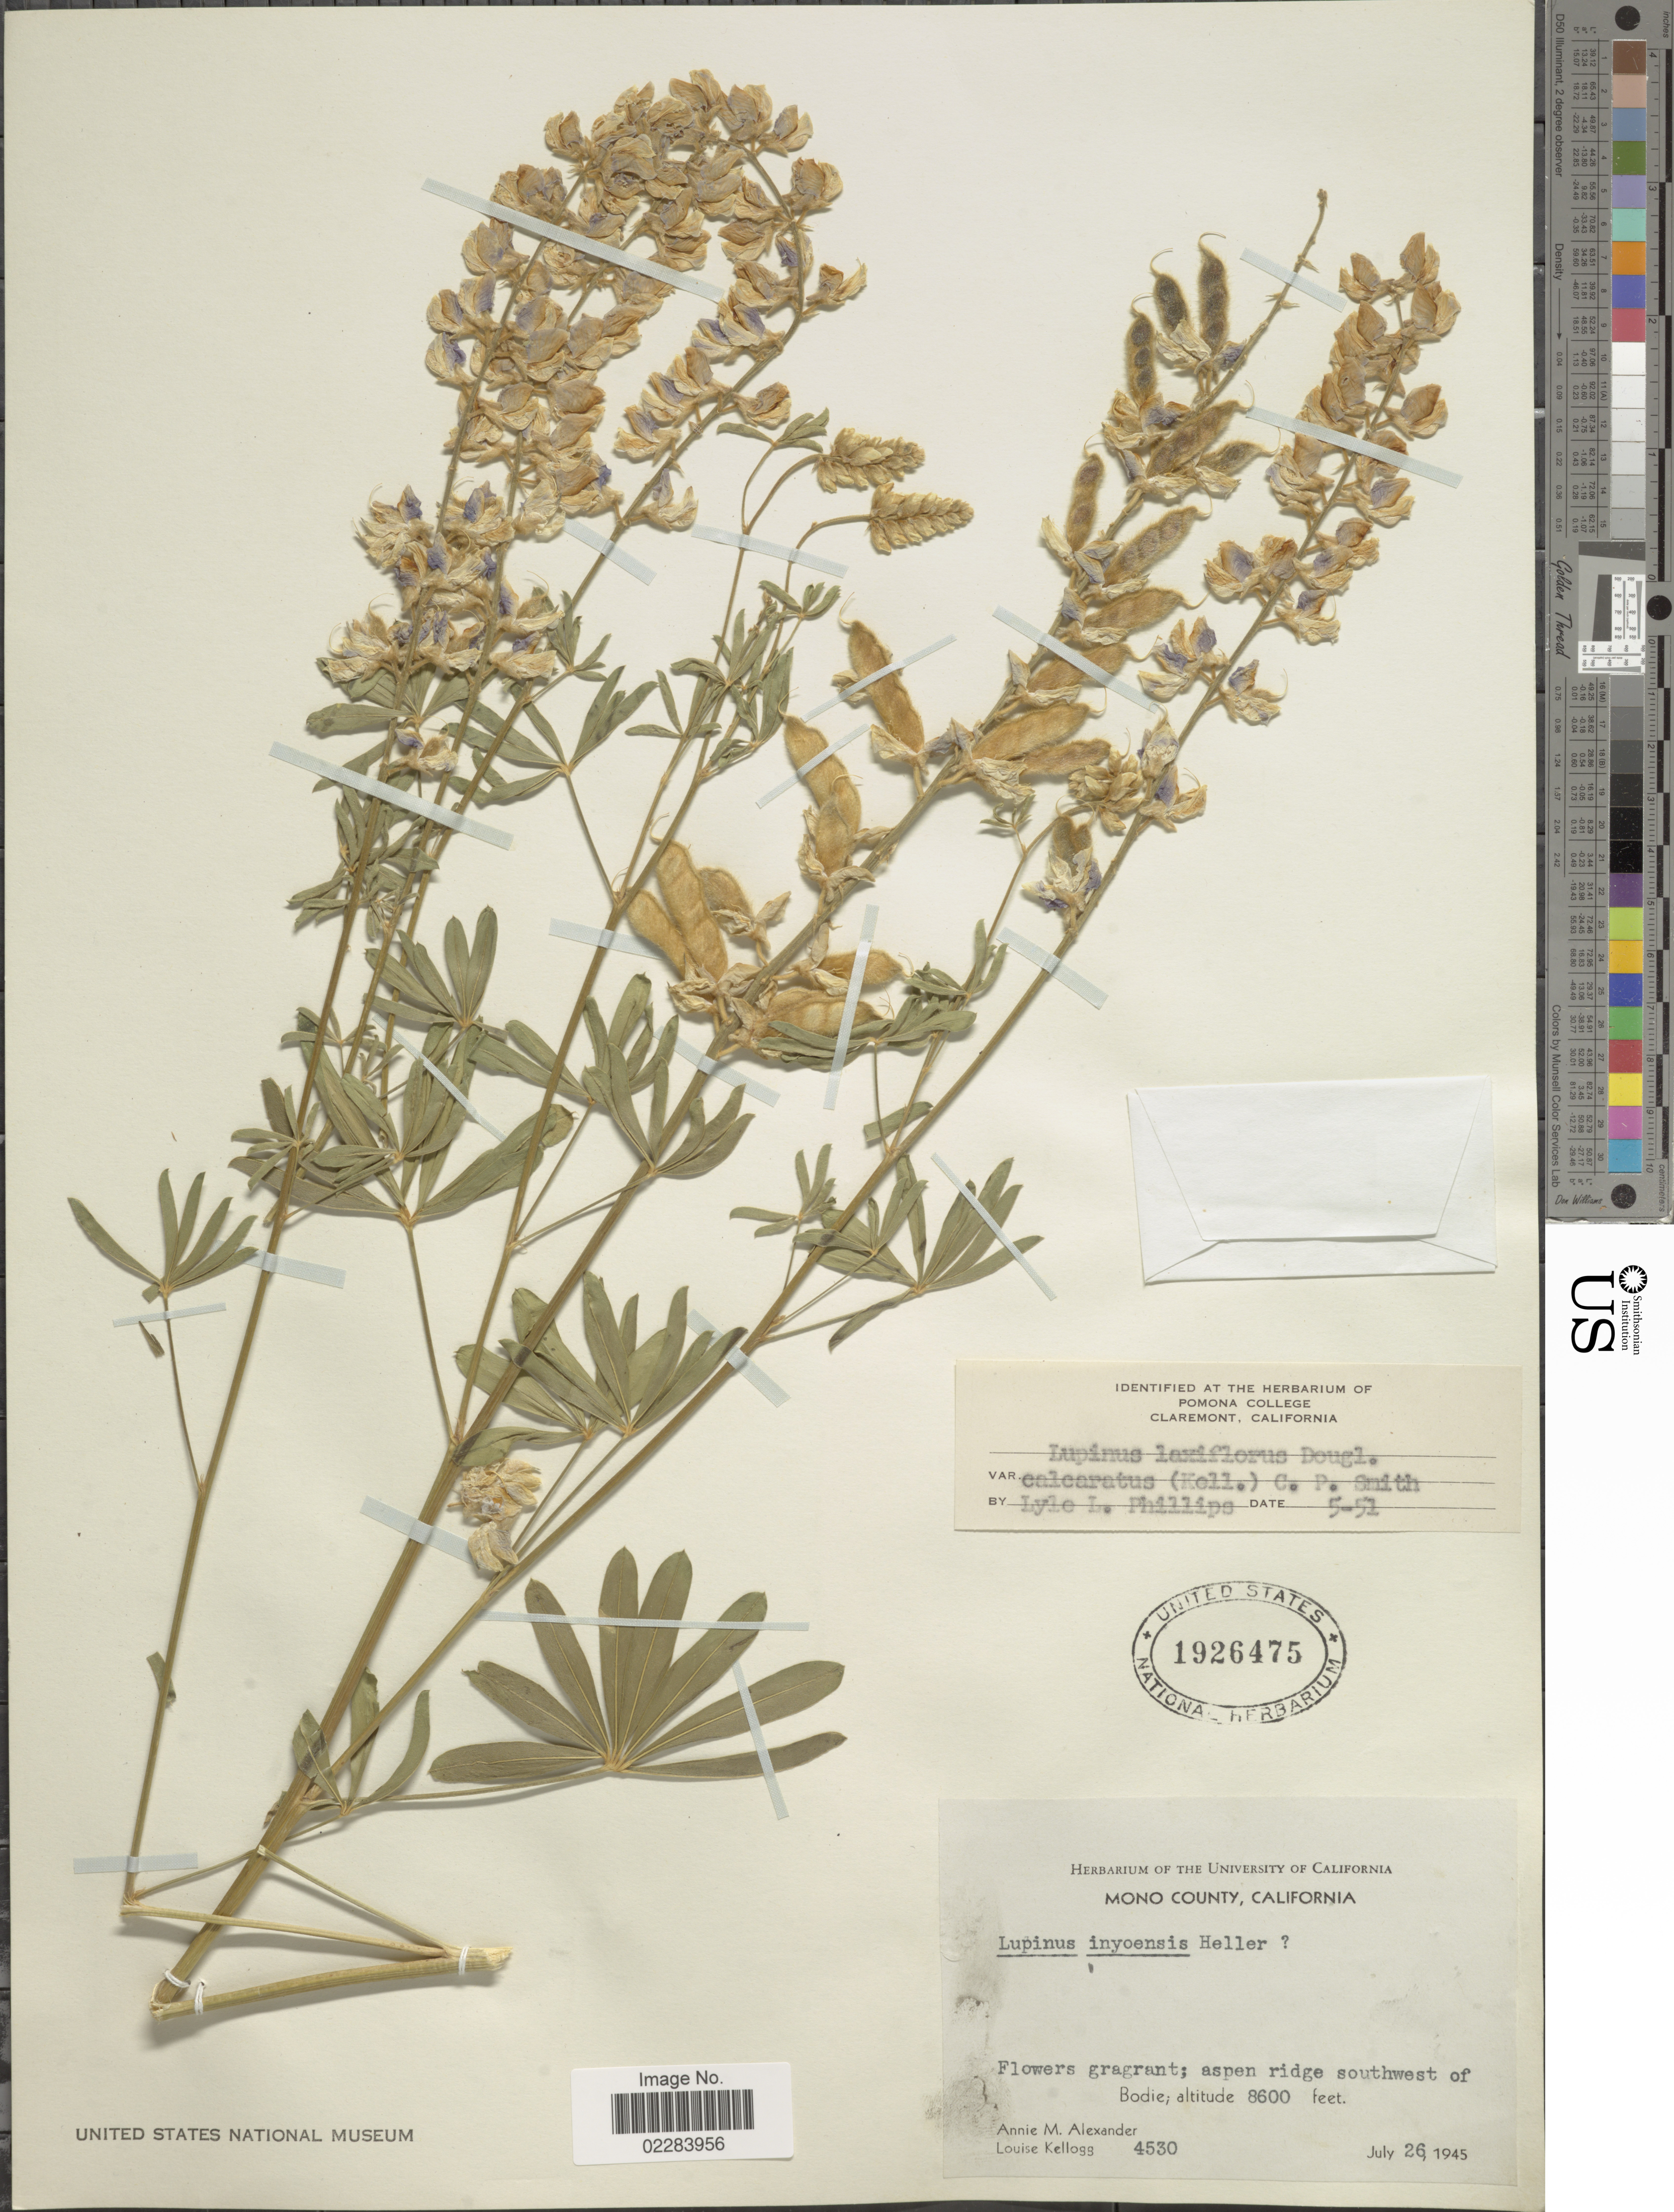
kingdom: Plantae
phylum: Tracheophyta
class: Magnoliopsida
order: Fabales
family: Fabaceae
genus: Lupinus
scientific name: Lupinus arbustus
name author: Lindl.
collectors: A. M. Alexander & L. Kellogg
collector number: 4530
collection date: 1945-07-26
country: United States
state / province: California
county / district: Mono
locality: Mono County. aspen ridge southwest of Bodie.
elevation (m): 2621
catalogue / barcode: US 1926475